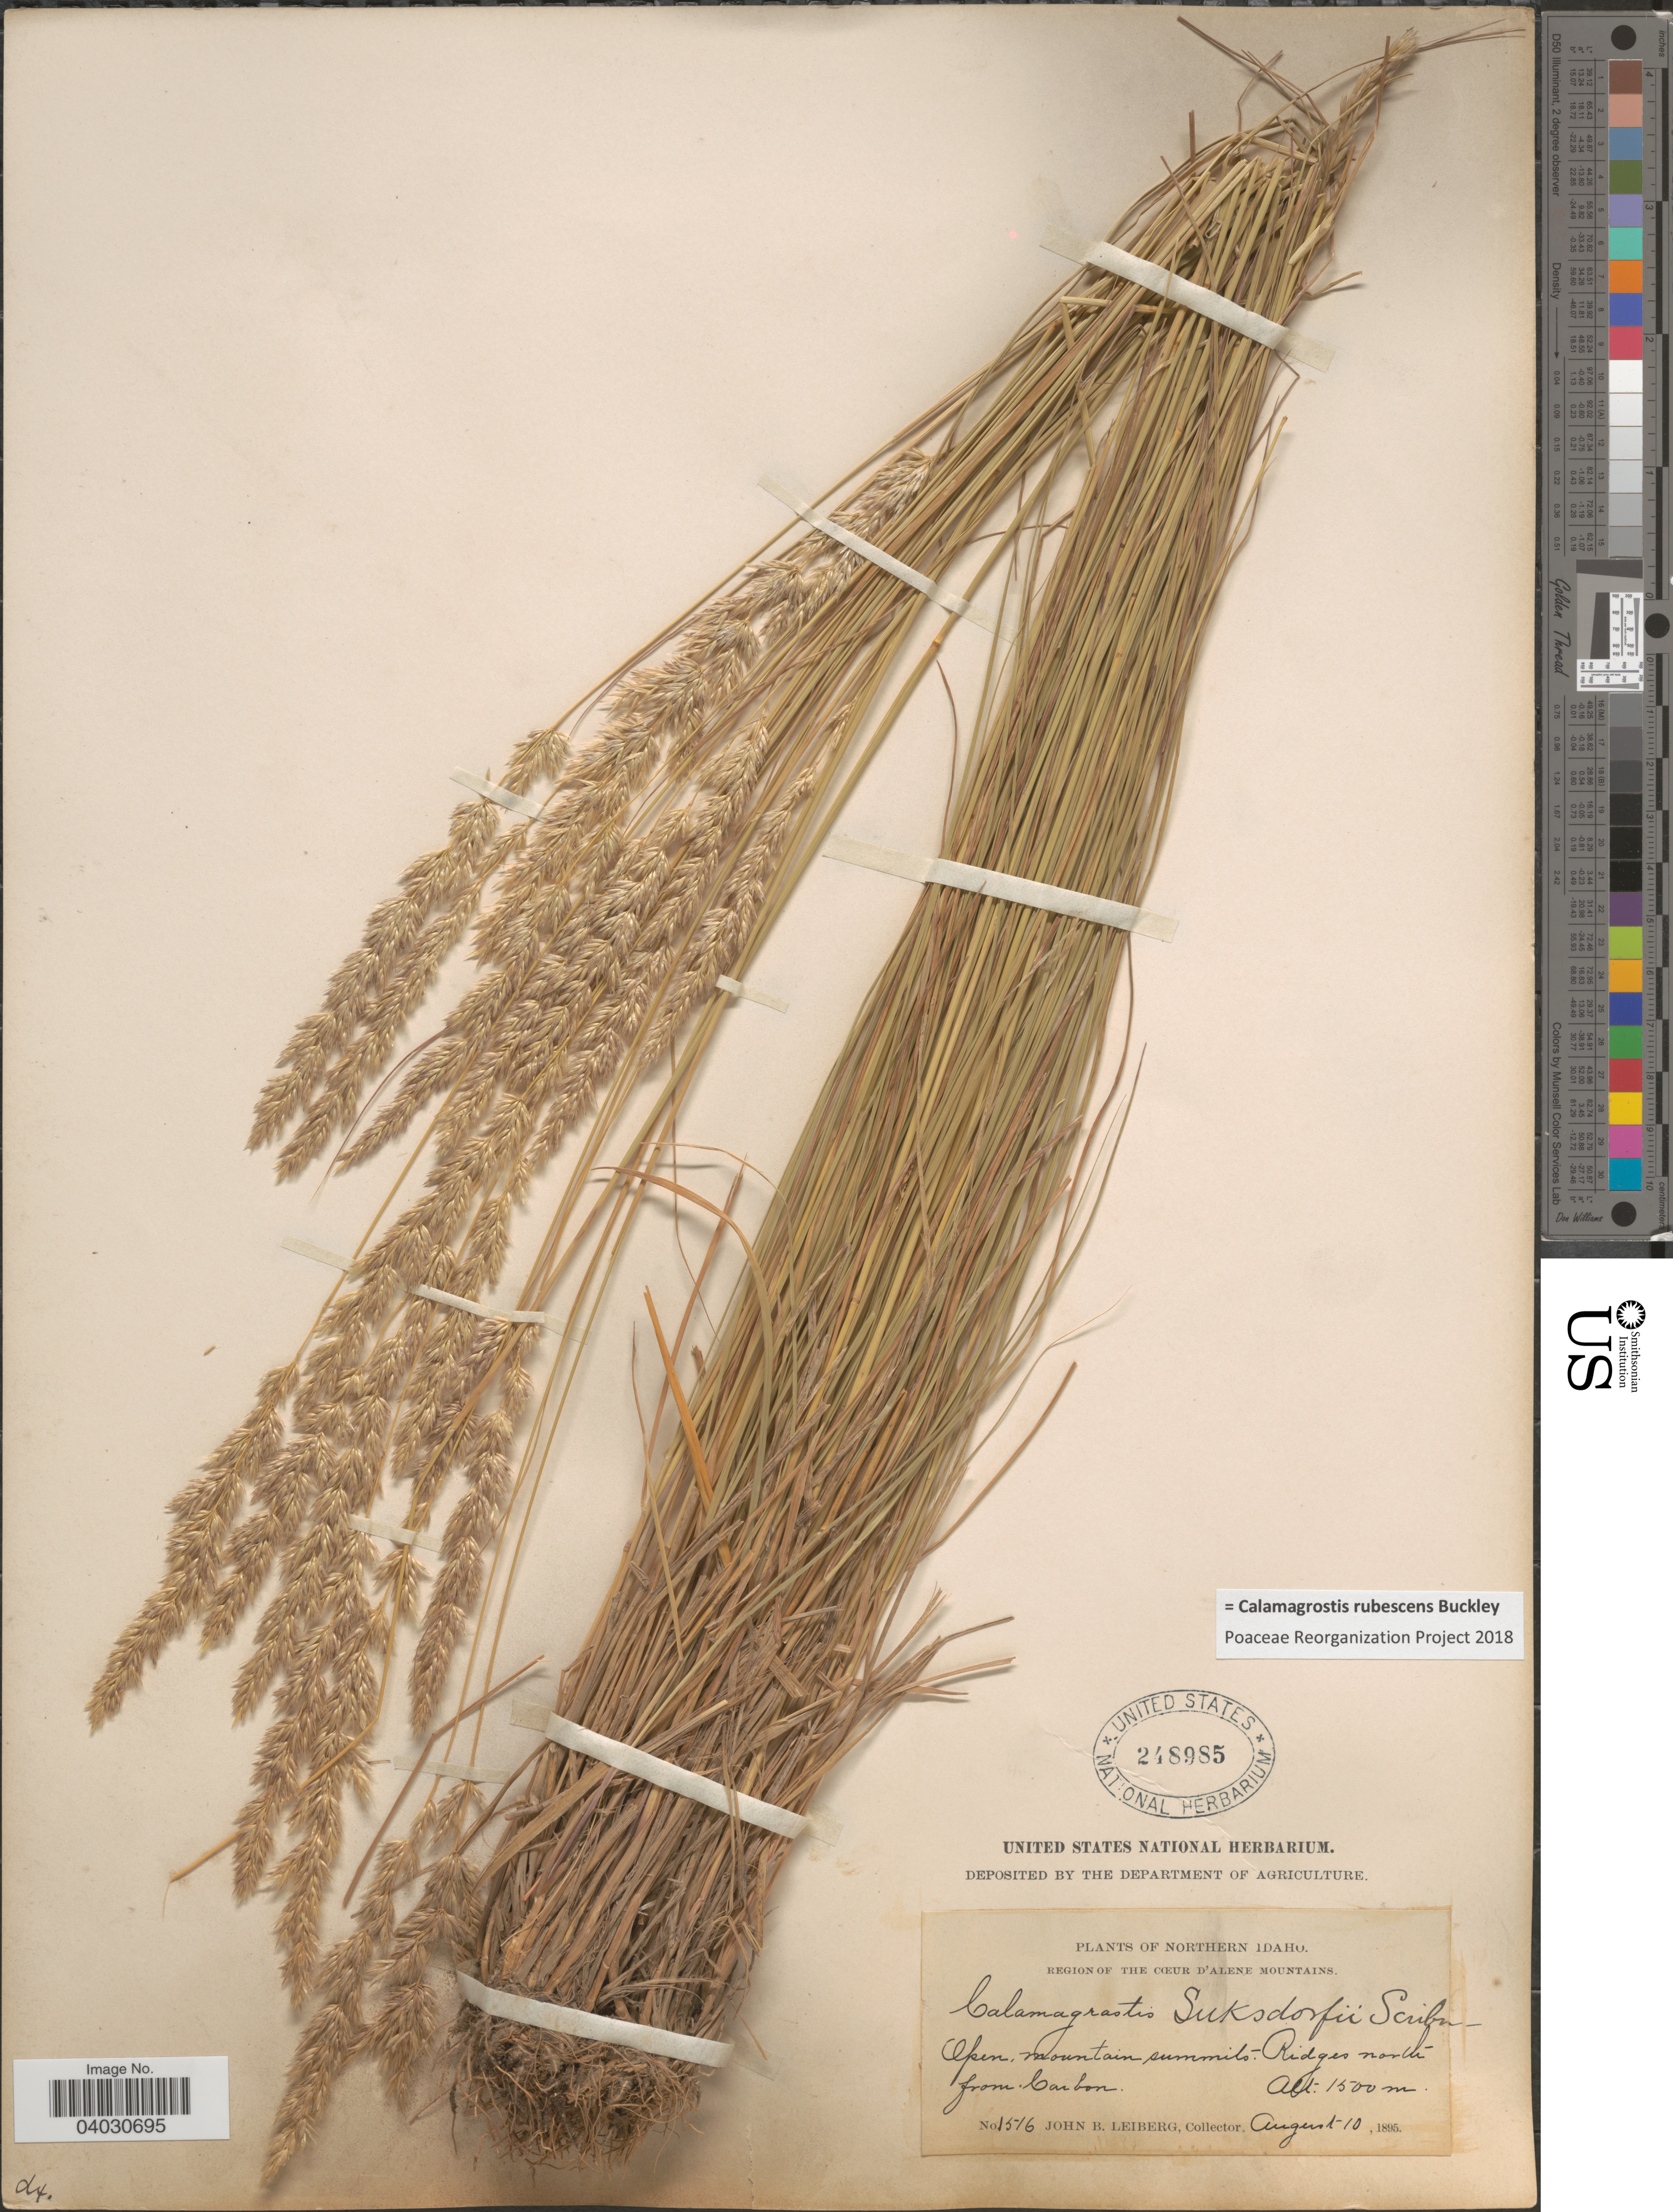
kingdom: Plantae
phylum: Tracheophyta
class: Liliopsida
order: Poales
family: Poaceae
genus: Calamagrostis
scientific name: Calamagrostis rubescens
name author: Buckley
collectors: J. B. Leiberg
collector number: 1516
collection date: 1895-08-10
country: United States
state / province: Idaho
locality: Northern Idaho. Region of the Cœur d'Alene Mountains. Open, mountain summits. Ridges north from Carbon.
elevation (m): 1500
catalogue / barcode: US 248985